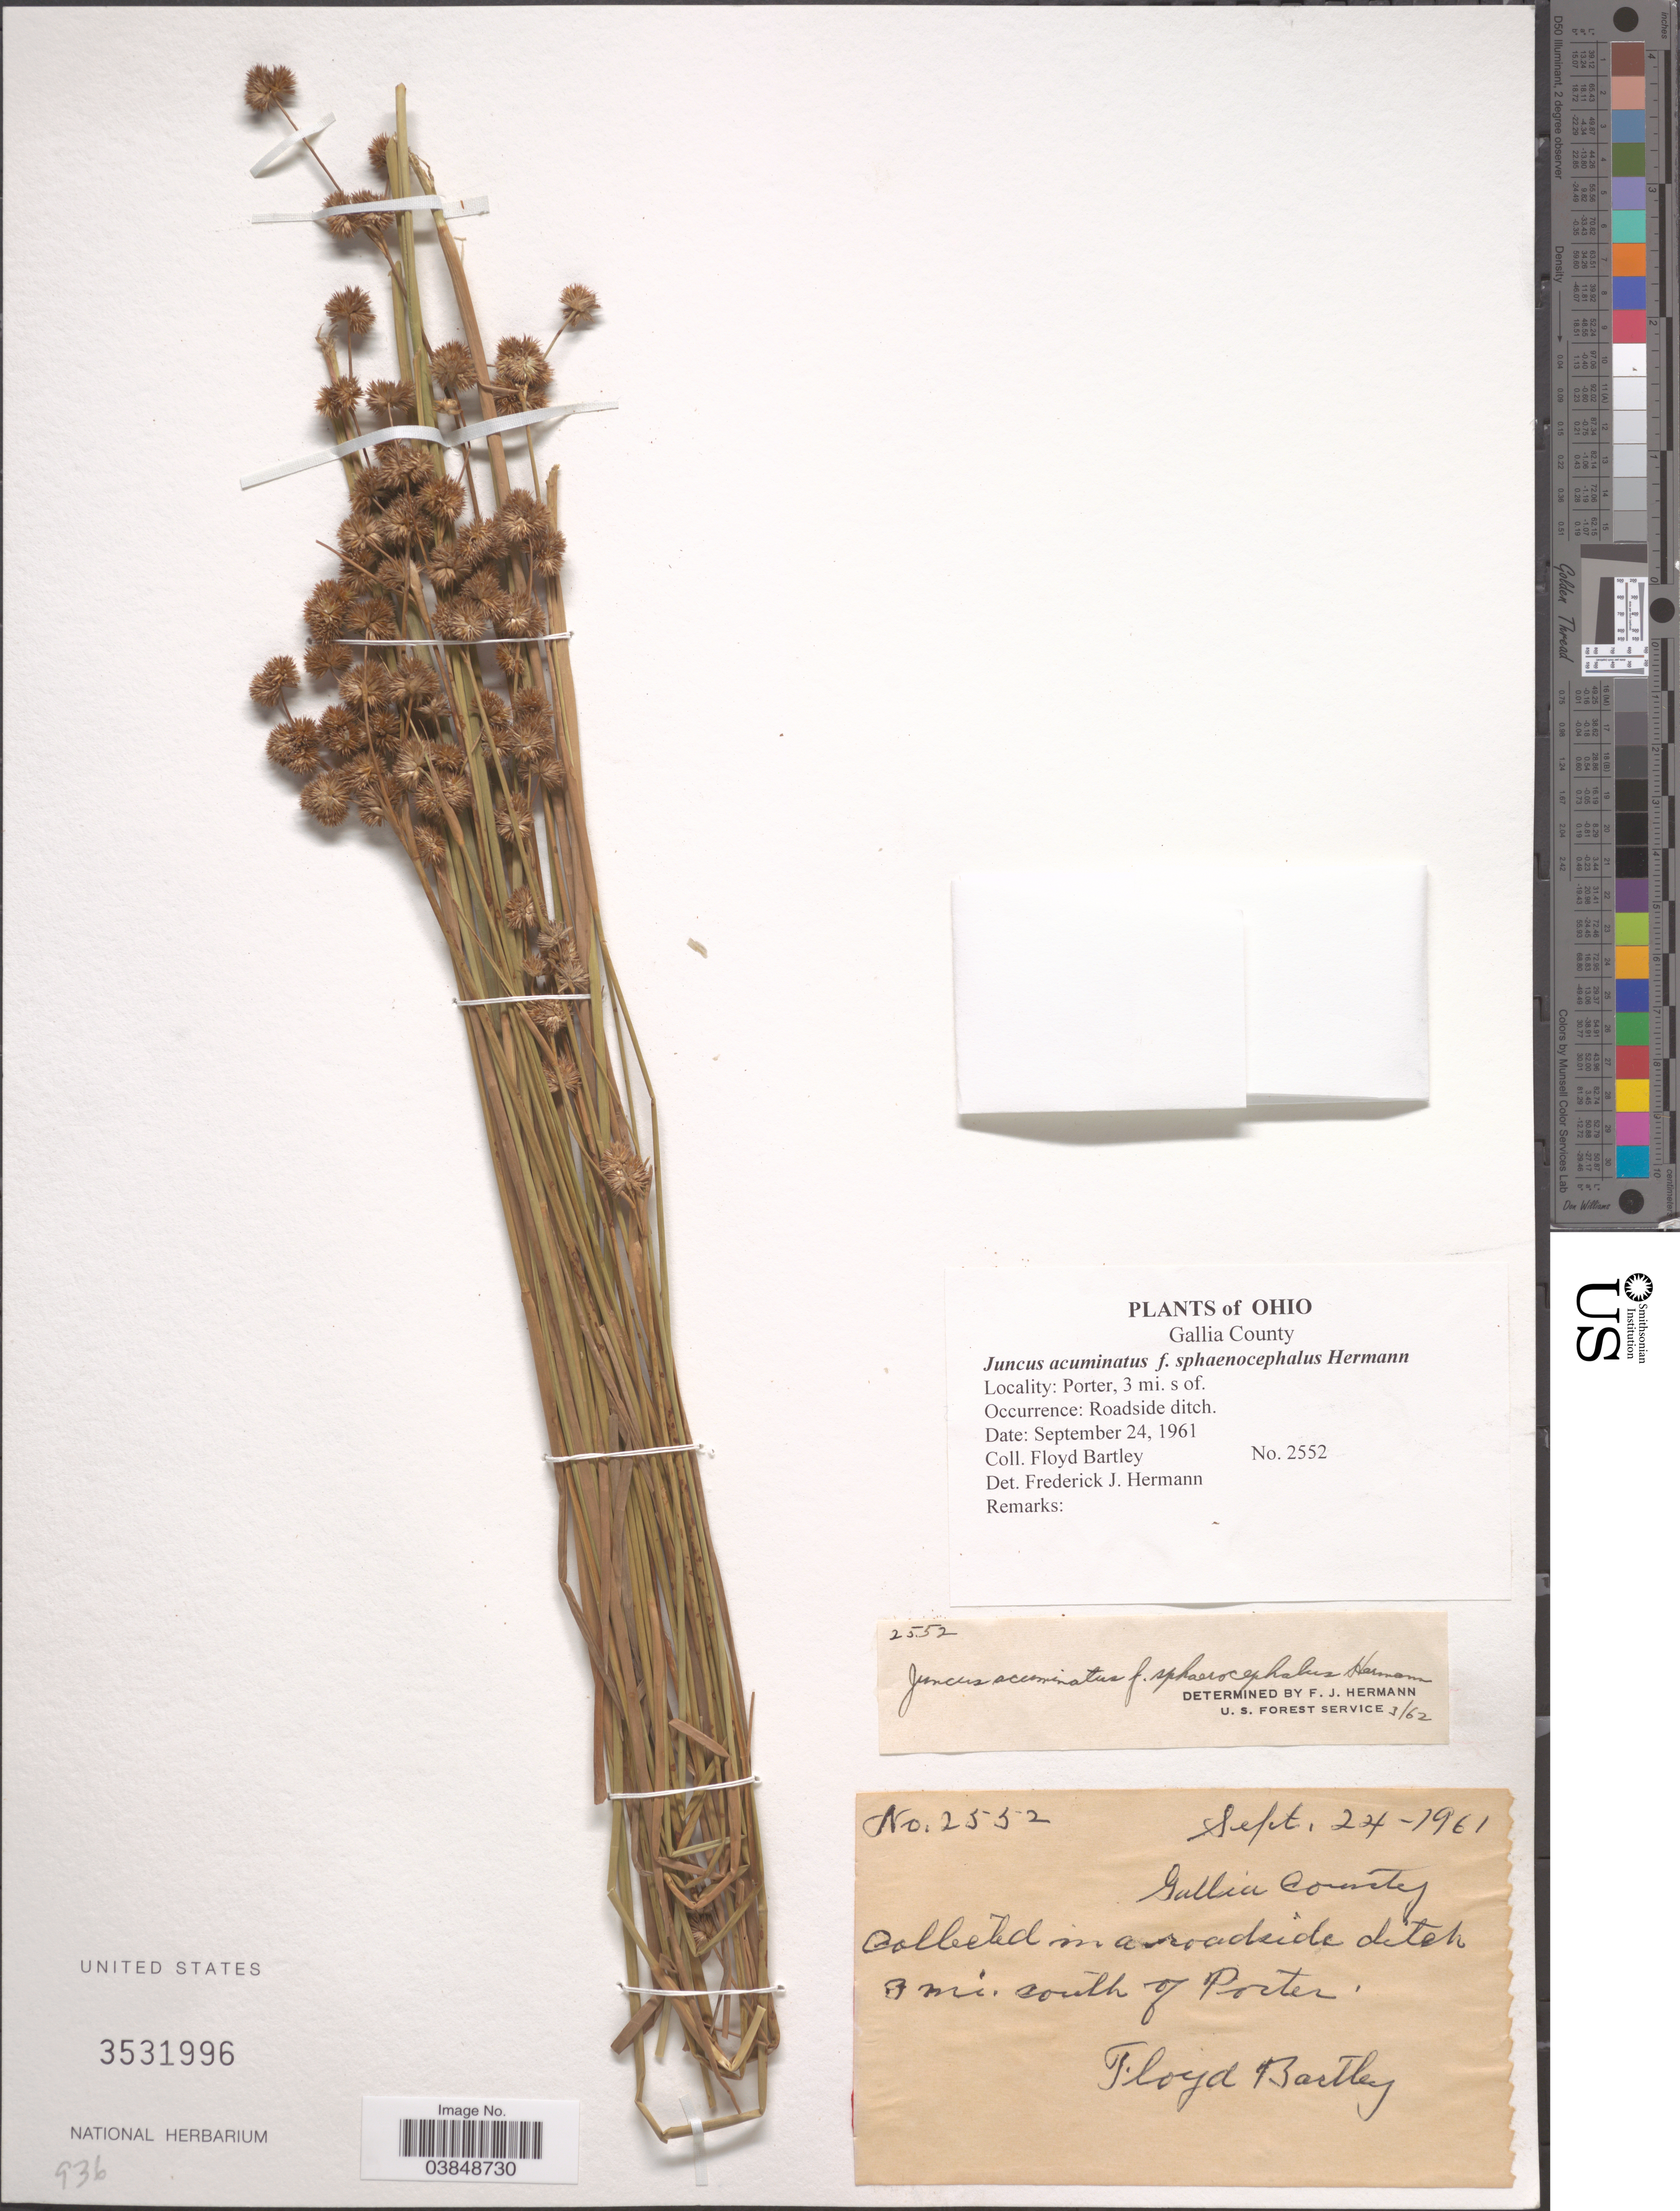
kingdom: Plantae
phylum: Tracheophyta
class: Liliopsida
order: Poales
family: Juncaceae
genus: Juncus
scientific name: Juncus acuminatus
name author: Michx.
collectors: F. Bartley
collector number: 2552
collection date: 1961-09-24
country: United States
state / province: Ohio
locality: Gallia County. Porter, 3 mi. s of. Occurrence: Roadside ditch.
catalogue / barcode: US 3531996